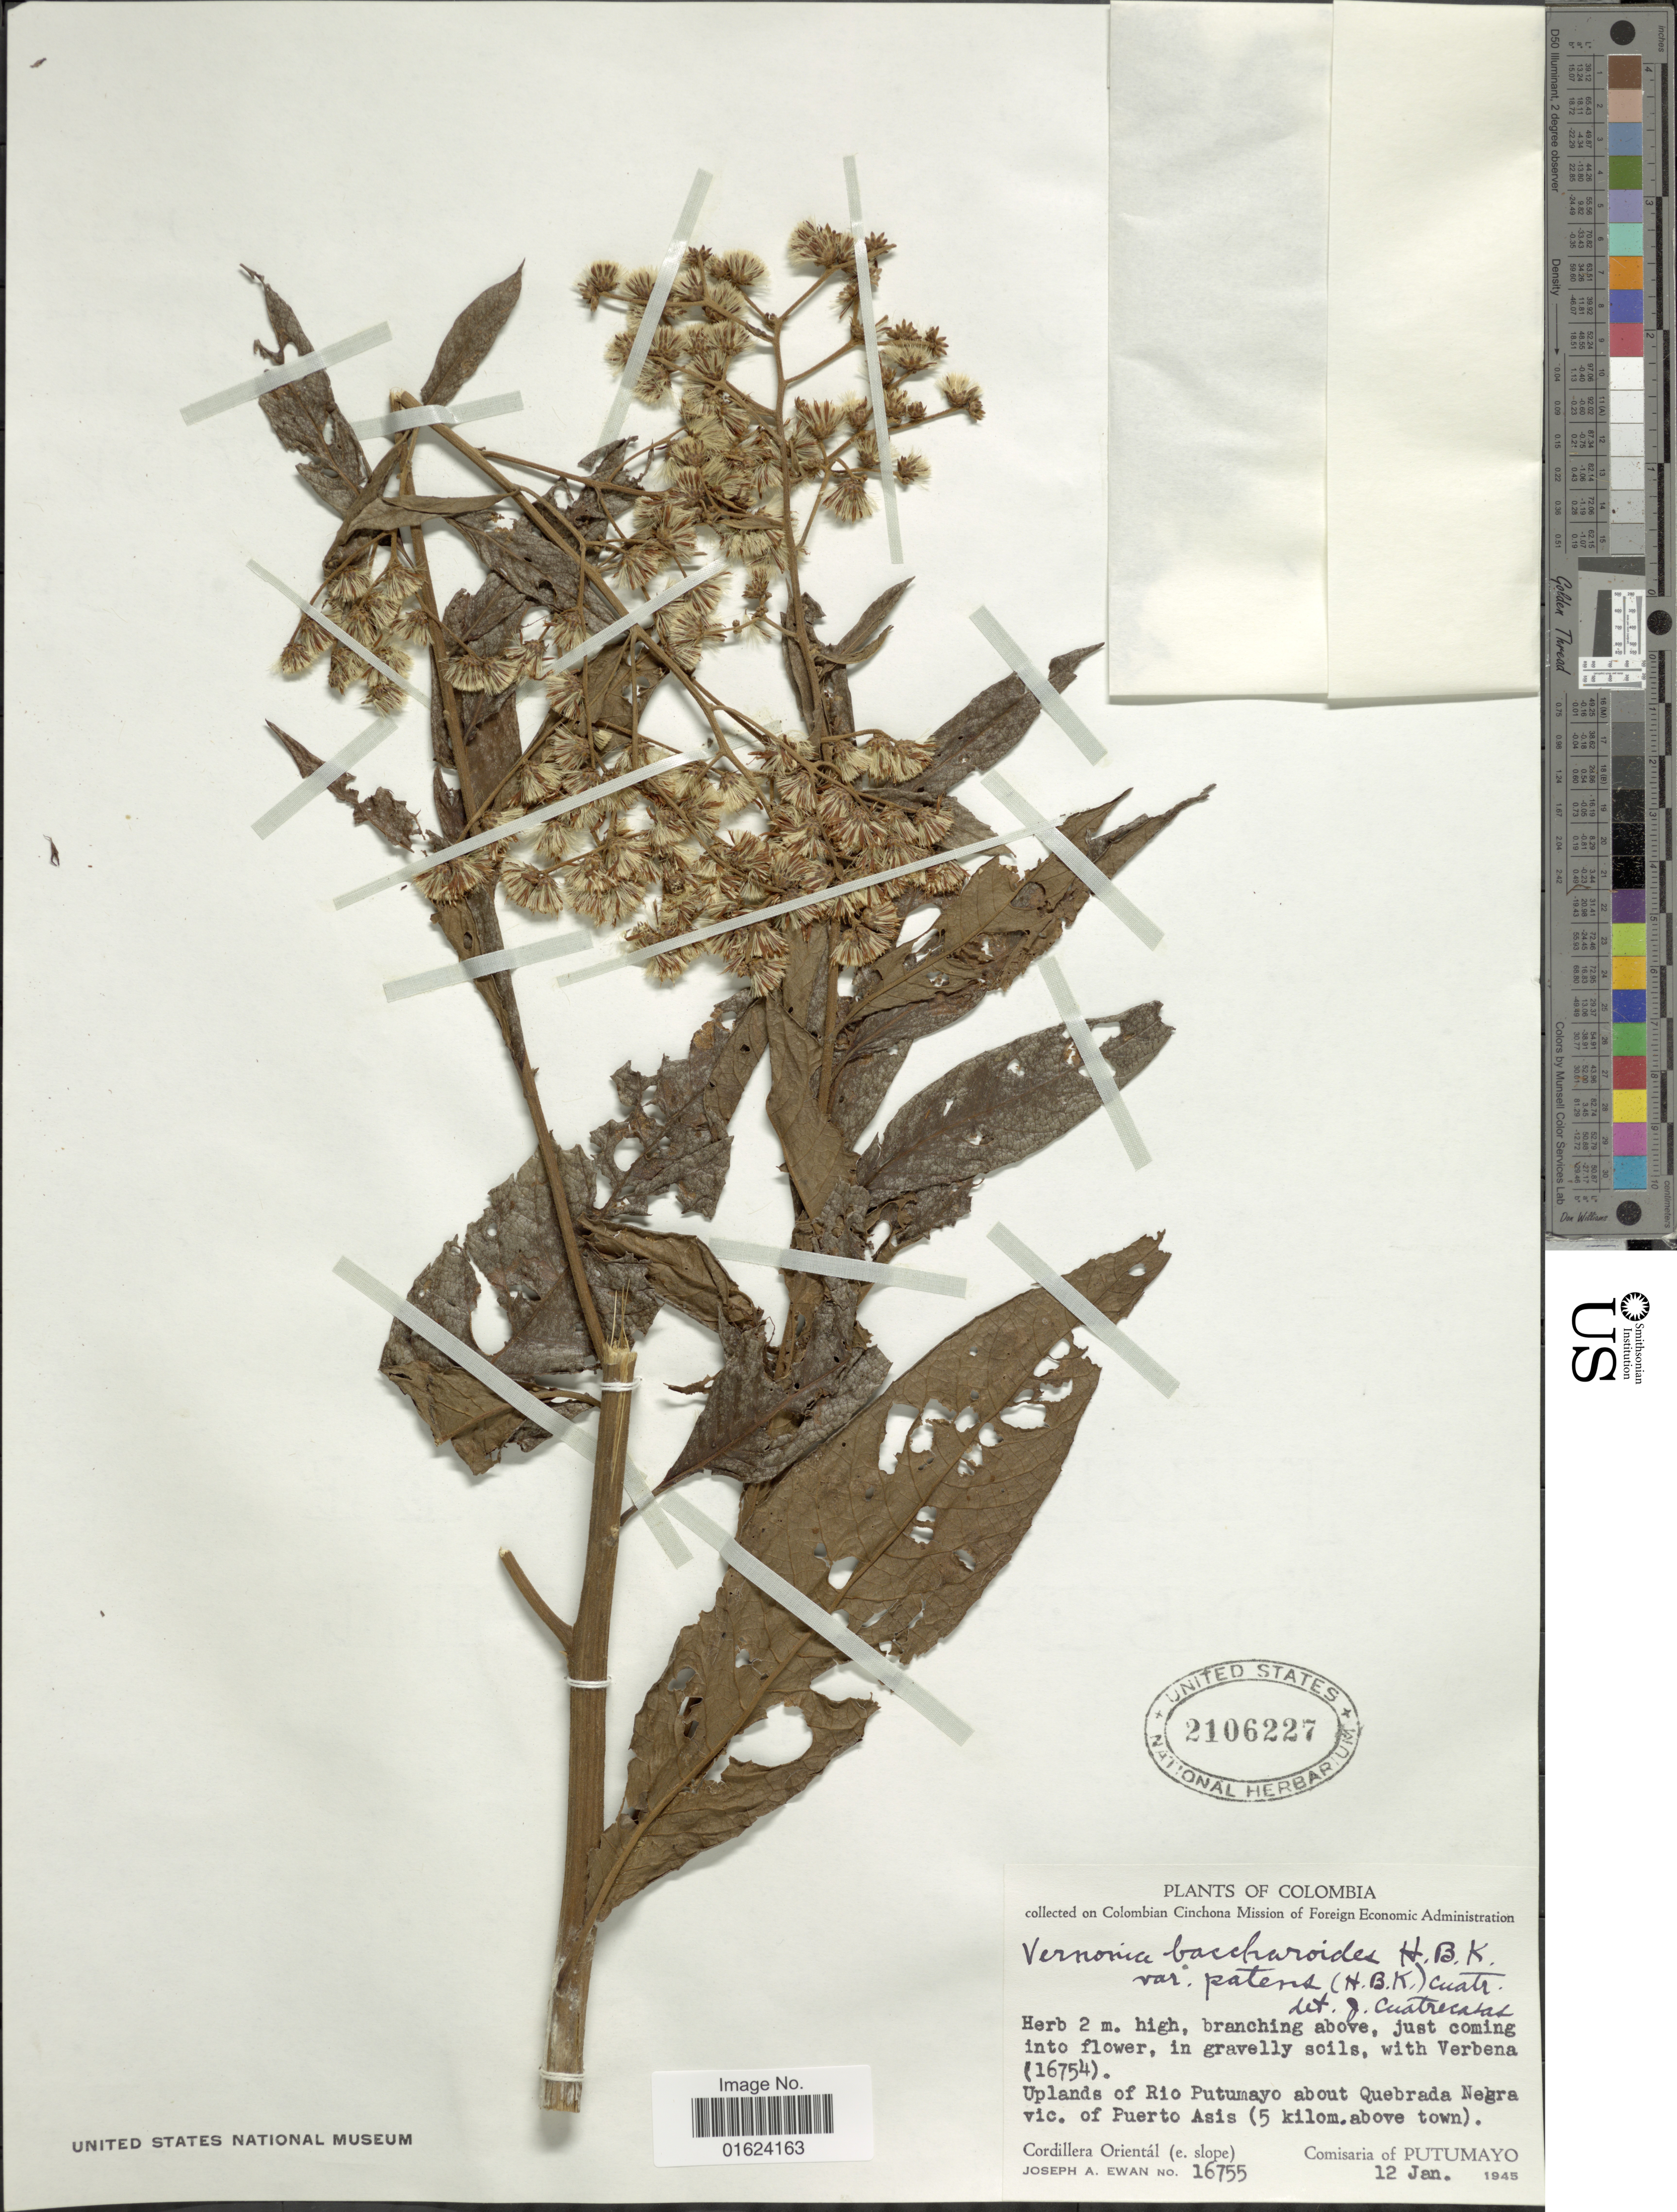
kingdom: Plantae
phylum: Tracheophyta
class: Magnoliopsida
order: Asterales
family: Asteraceae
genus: Vernonanthura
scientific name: Vernonanthura patens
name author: (Kunth) H. Rob.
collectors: J. A. Ewan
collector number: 16755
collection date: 1945-07-12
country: Colombia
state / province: Putumayo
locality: Colombia, Uplands of Rio Putumayo about Quebrada Negra vic. of Puerto Asis (5 kilom. above town). Comisaria of Putumayo.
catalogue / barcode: US 2106227